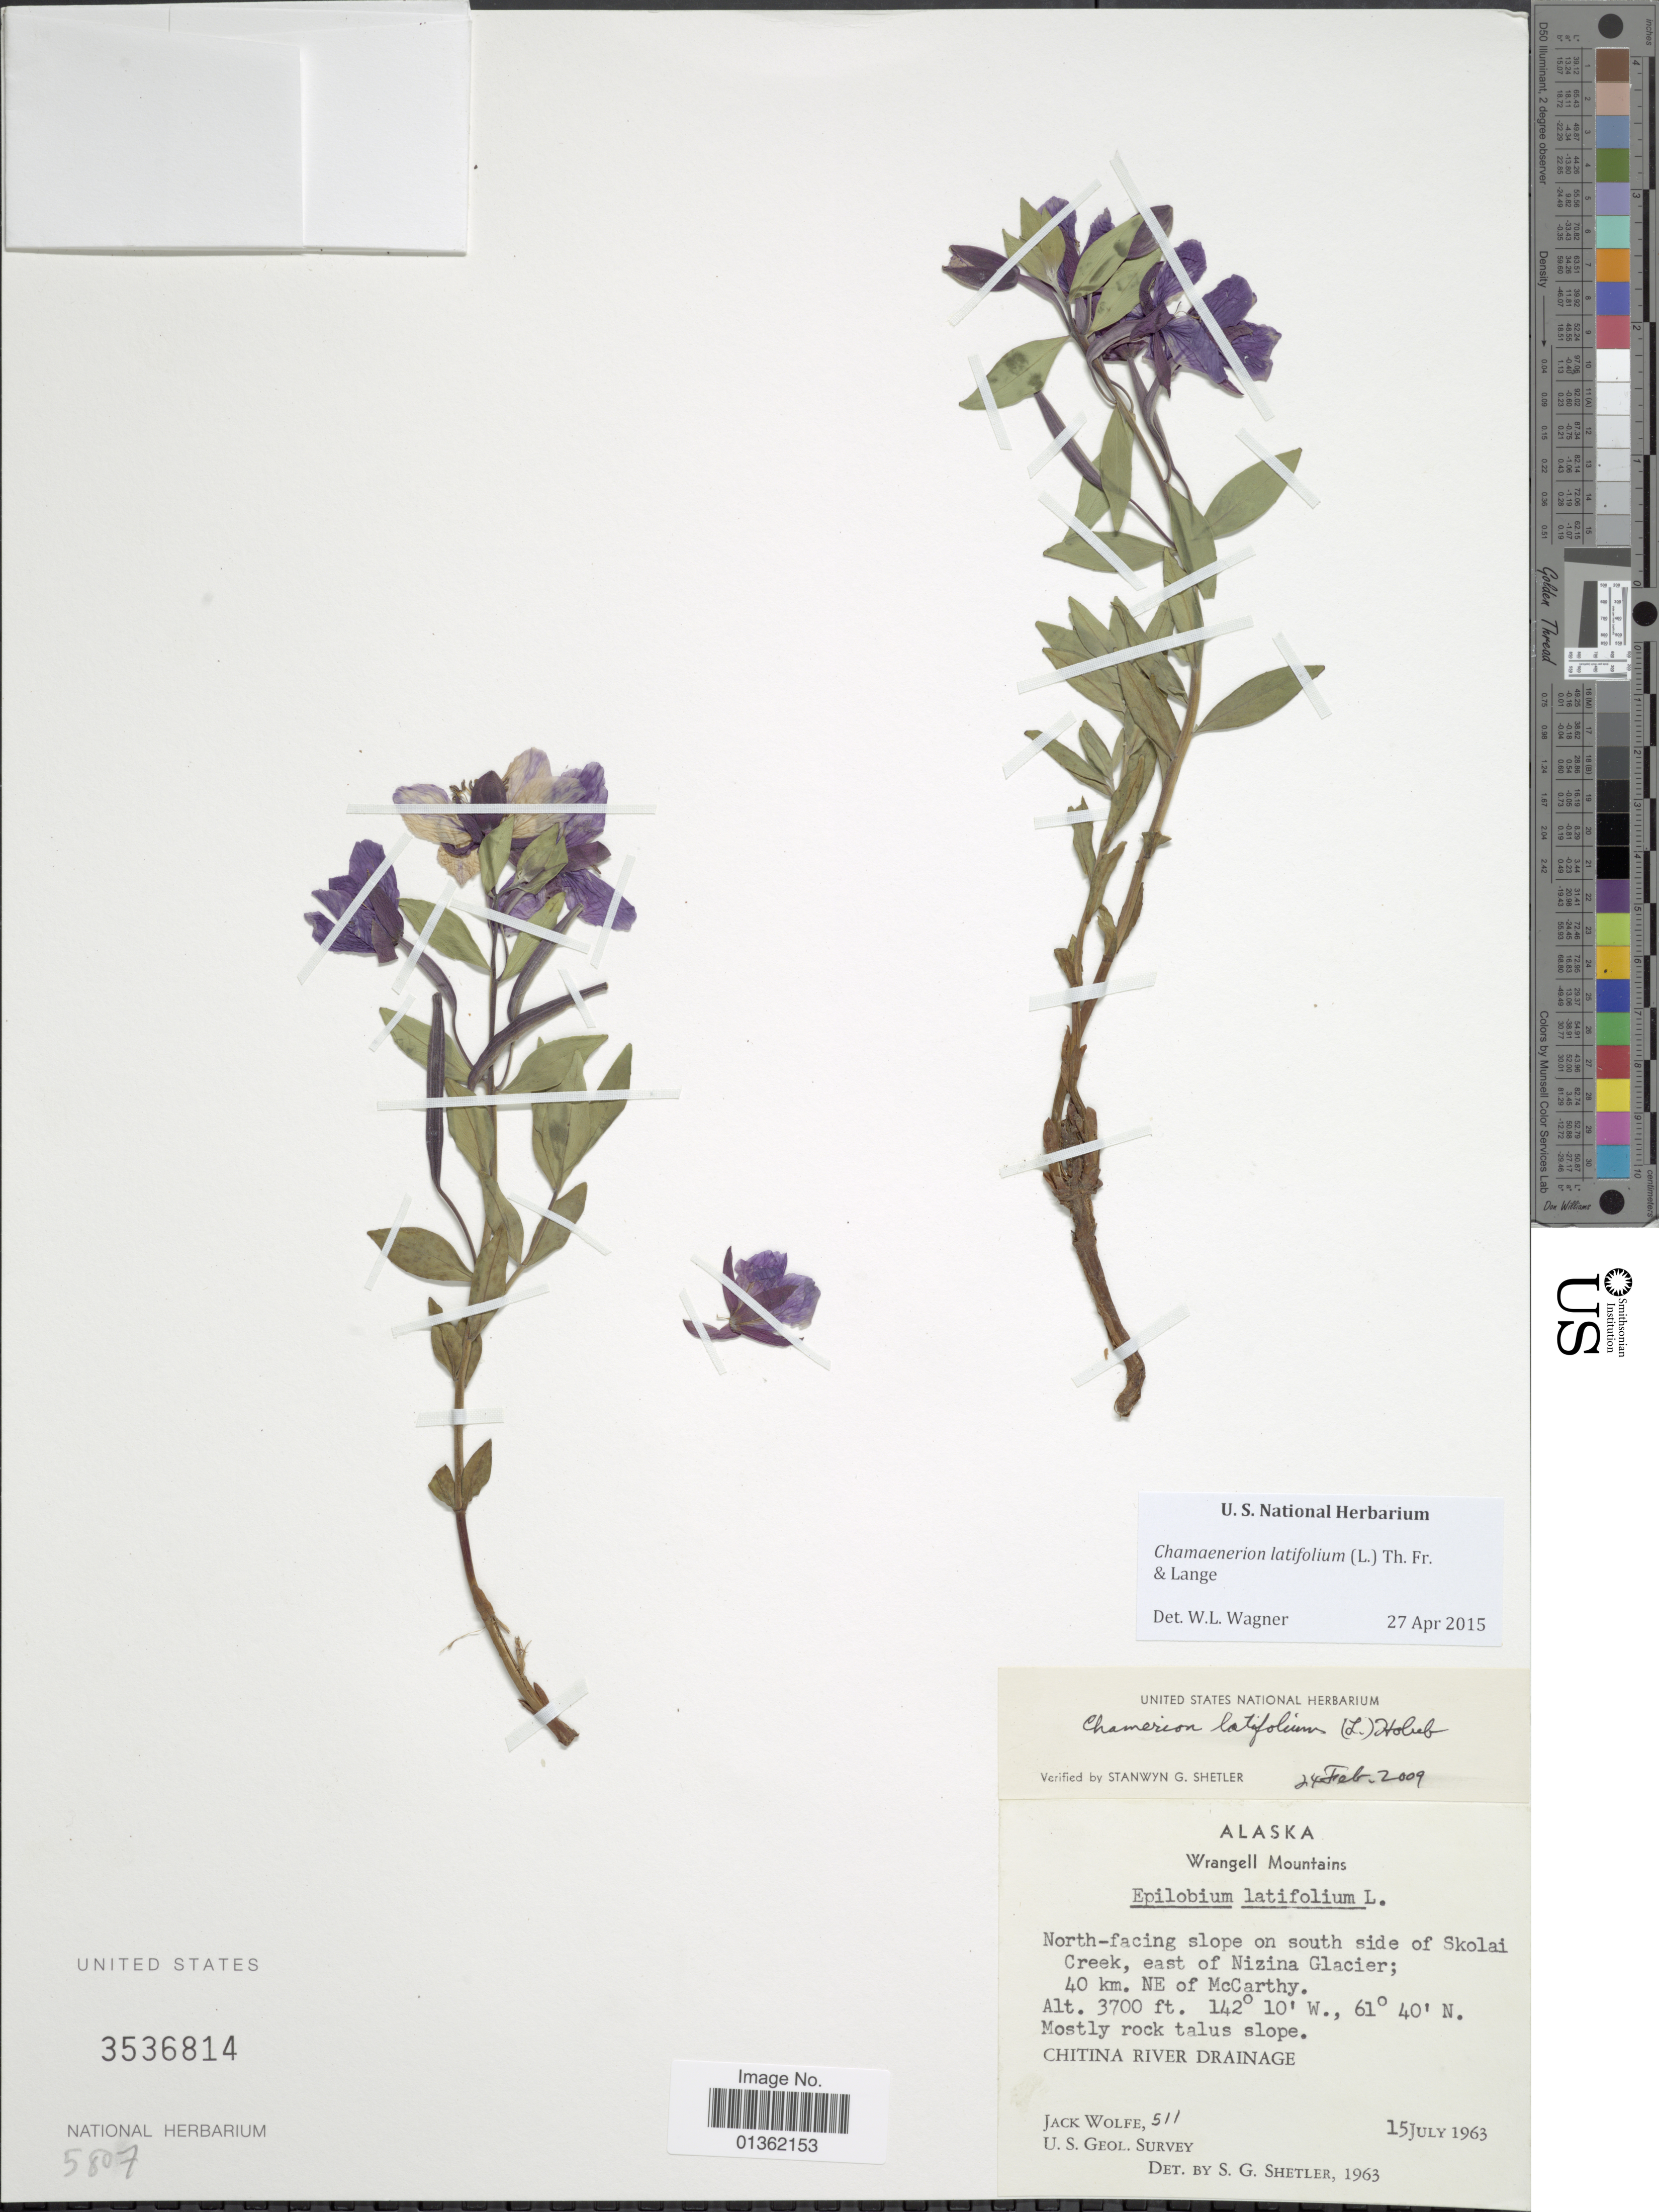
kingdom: Plantae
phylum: Tracheophyta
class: Magnoliopsida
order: Myrtales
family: Onagraceae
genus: Chamaenerion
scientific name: Chamaenerion latifolium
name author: (L.) Th. Fr. & Lange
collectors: J. Wolfe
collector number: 511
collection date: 1963-07-15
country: United States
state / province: Alaska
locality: Wrangell Mountains. North-facing slope on south side of Skolai Creek, east of Nizina Glacier; 40 km. NE of McCarthy.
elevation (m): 1128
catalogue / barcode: US 3536814